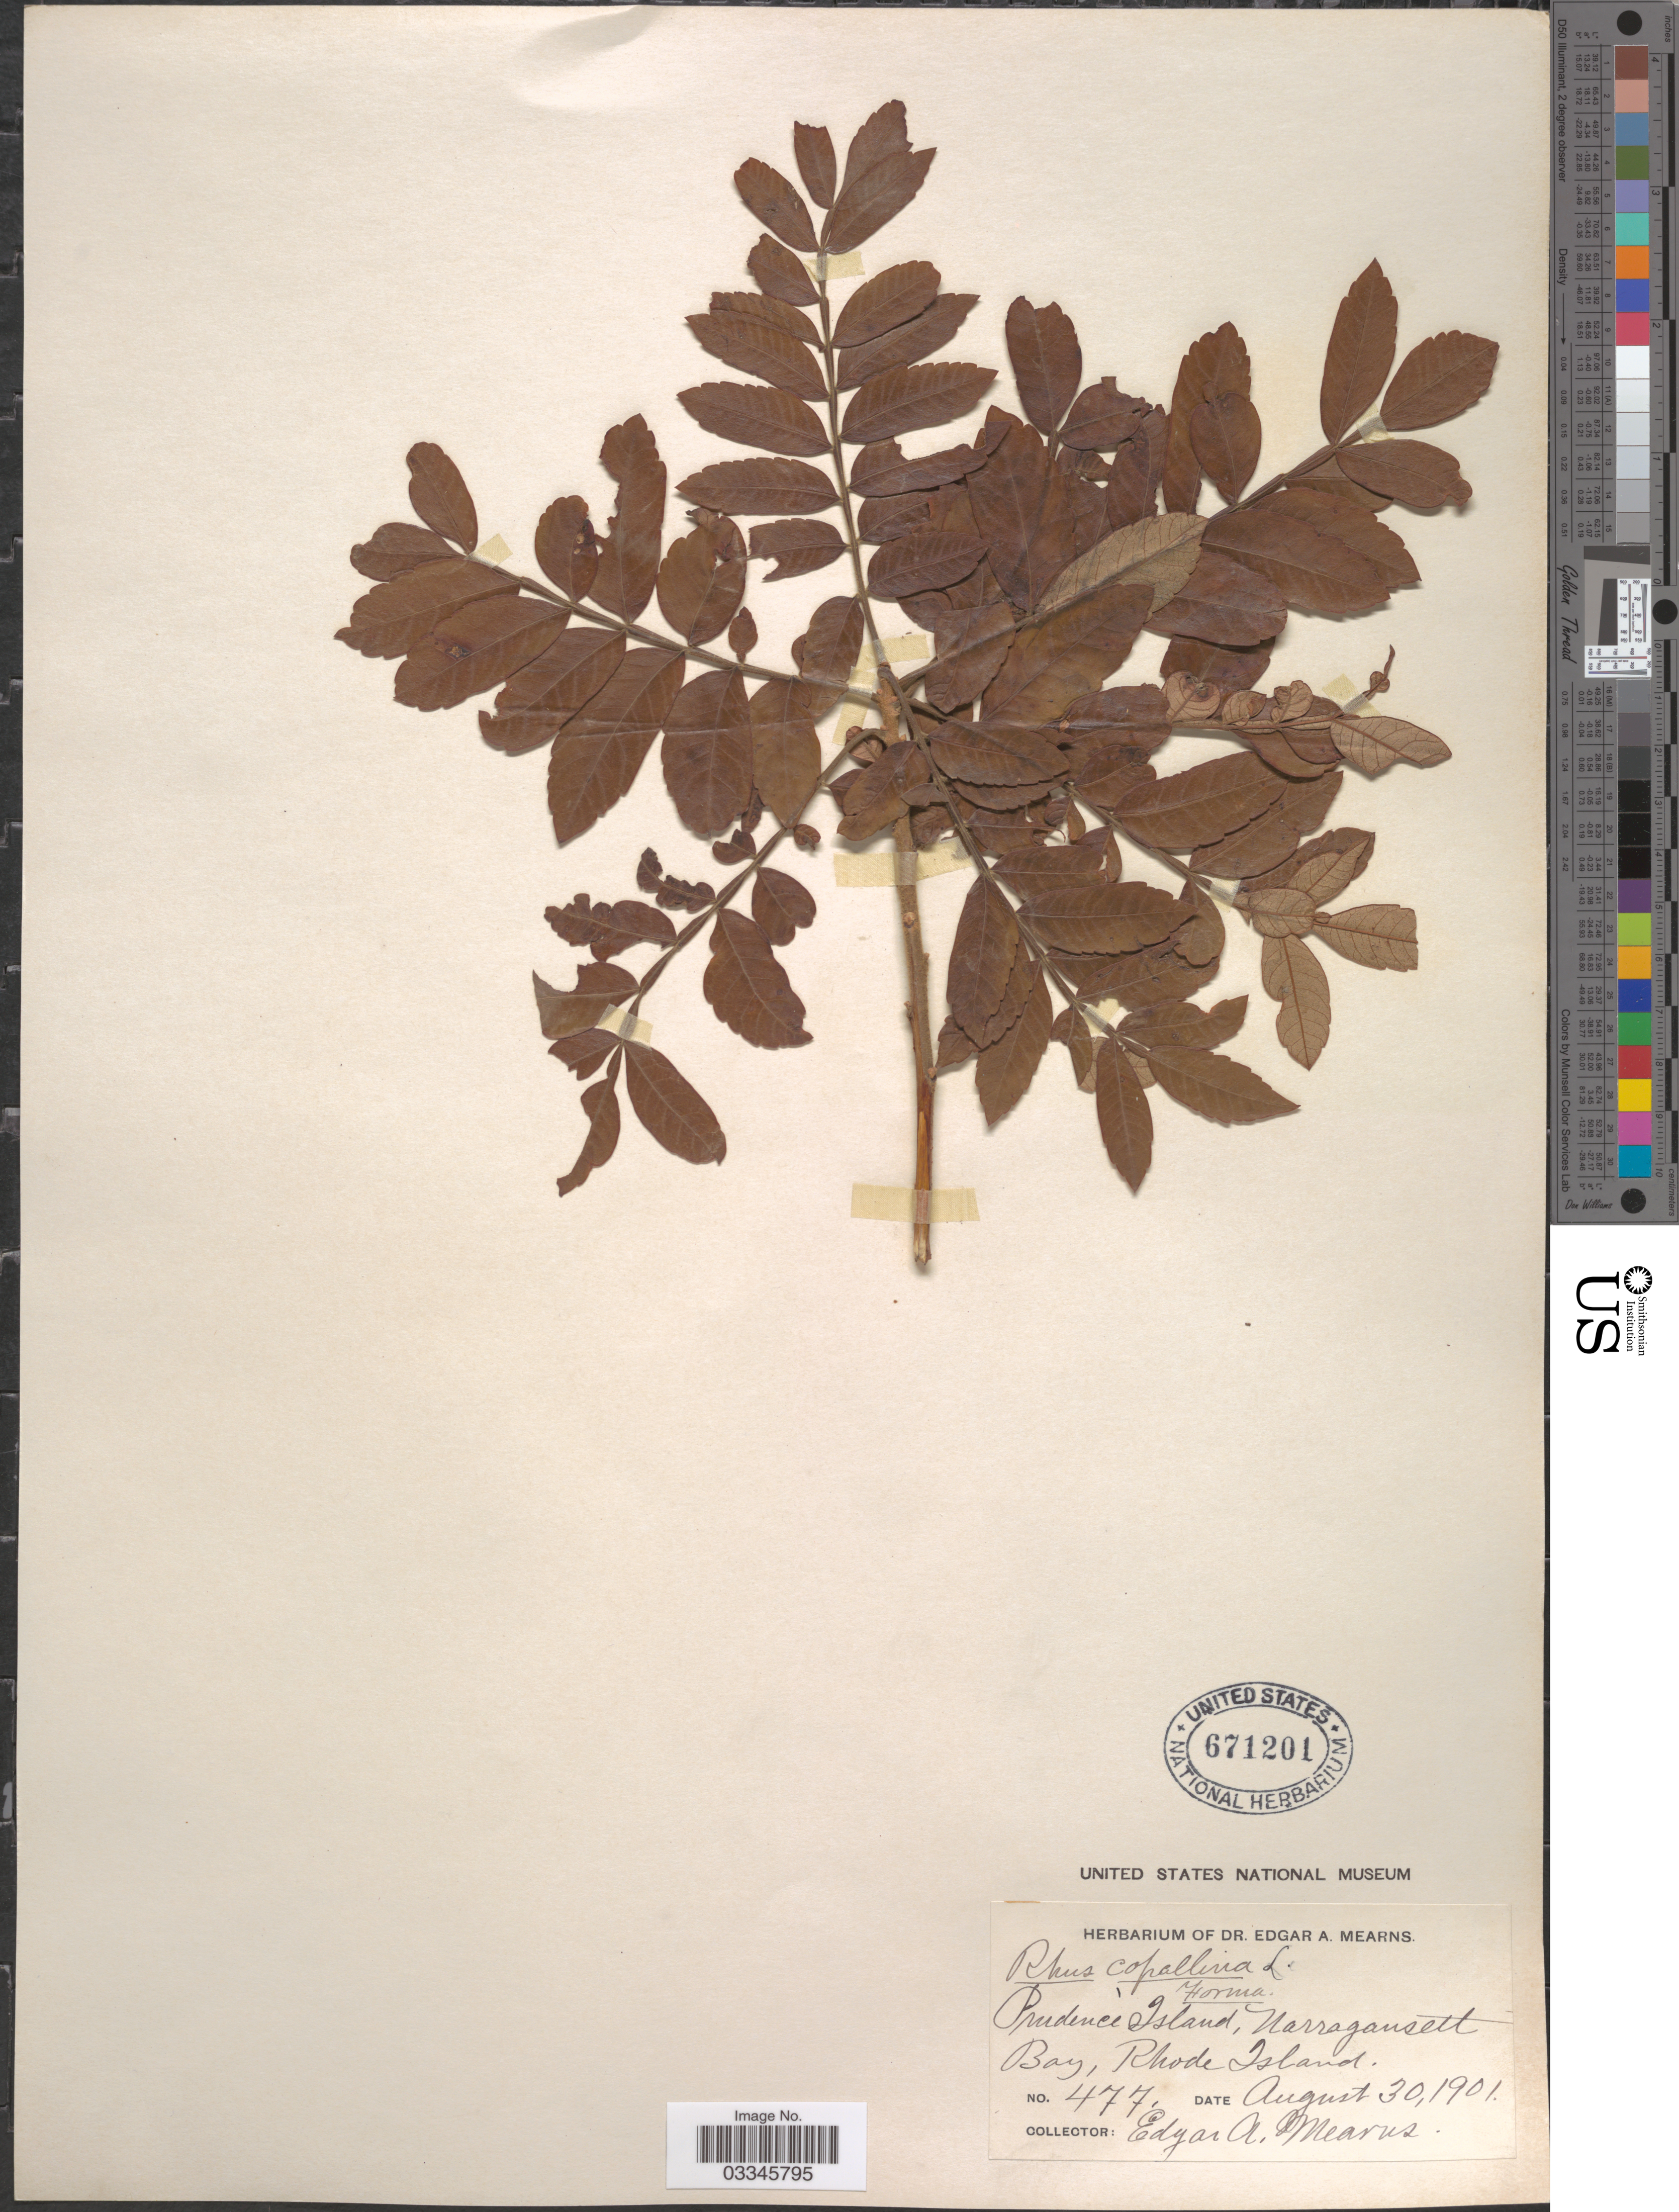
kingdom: Plantae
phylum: Tracheophyta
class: Magnoliopsida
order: Sapindales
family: Anacardiaceae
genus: Rhus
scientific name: Rhus copallinum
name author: L.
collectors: E. A. Mearns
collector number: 477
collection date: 1901-08-30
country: United States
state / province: Rhode Island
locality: Prudence Island. Narragansett Bay.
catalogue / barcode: US 671201